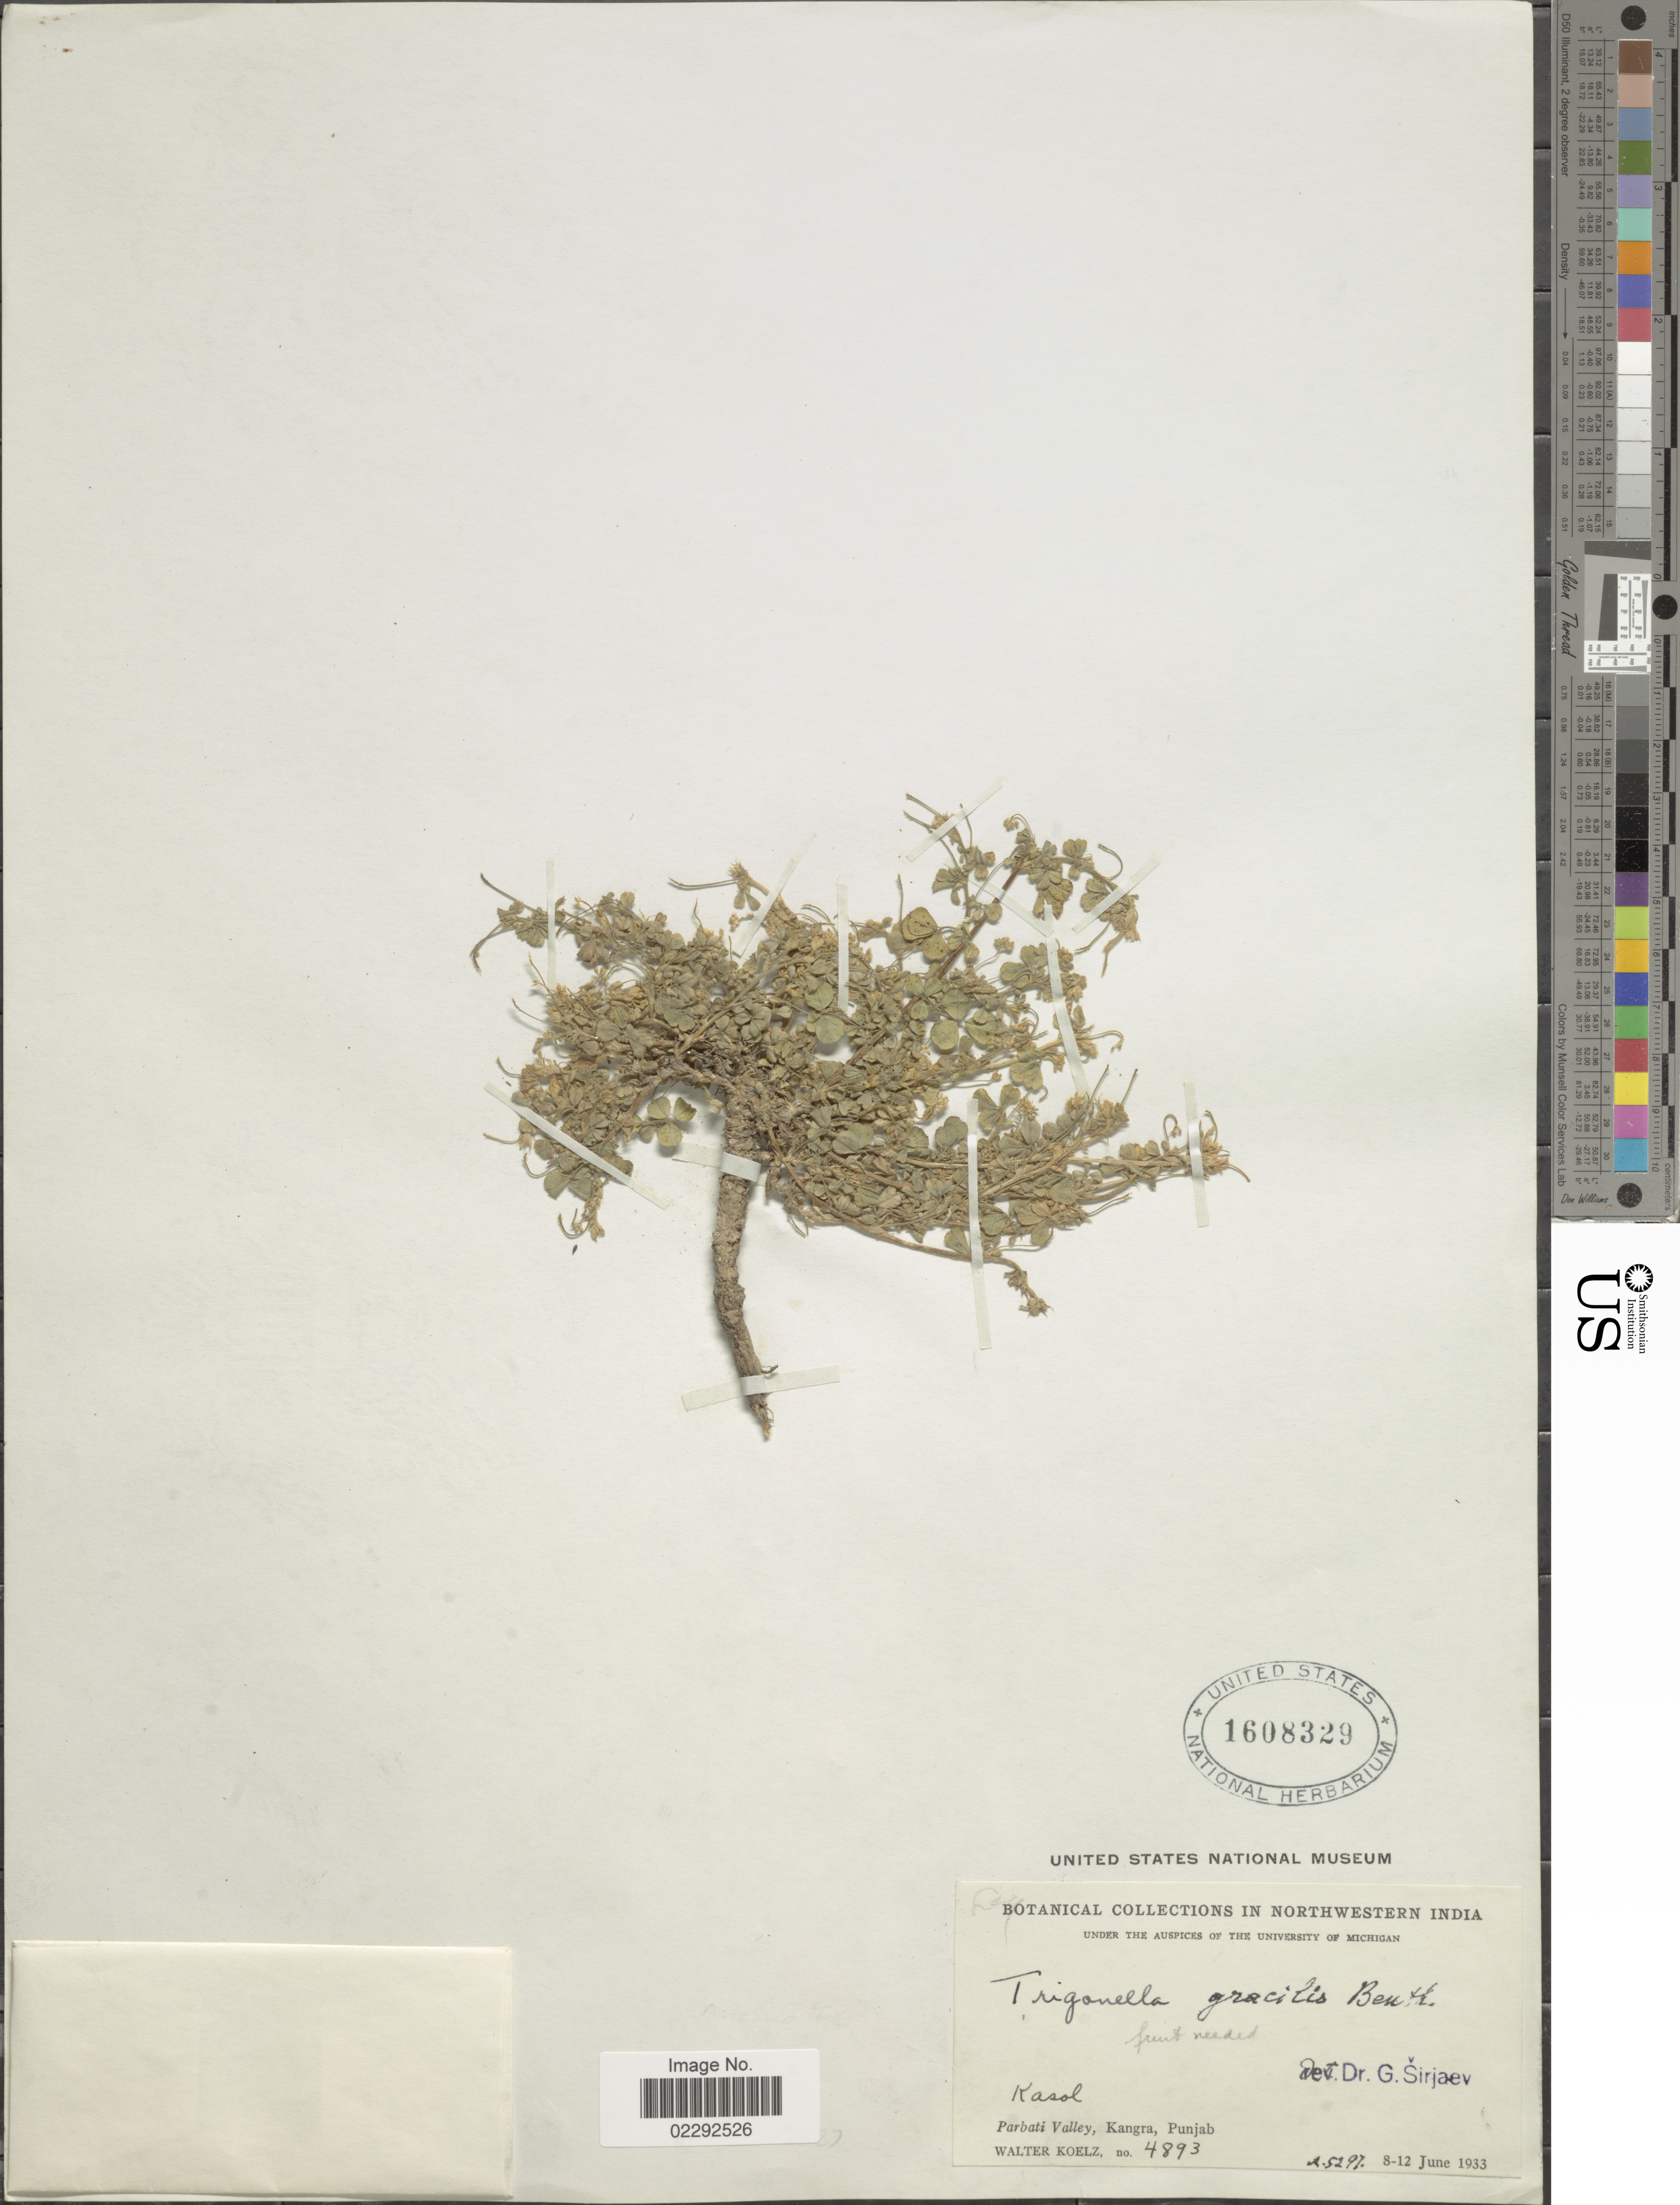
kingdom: Plantae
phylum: Tracheophyta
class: Magnoliopsida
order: Fabales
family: Fabaceae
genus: Trigonella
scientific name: Trigonella gracilis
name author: Benth.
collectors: W. N. Koelz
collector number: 4893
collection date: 1933-06-08/1933-06-12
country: India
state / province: Himachal Pradesh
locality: Northwestern India. Rasol. Parbati Valley, Kangra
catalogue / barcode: US 1608329